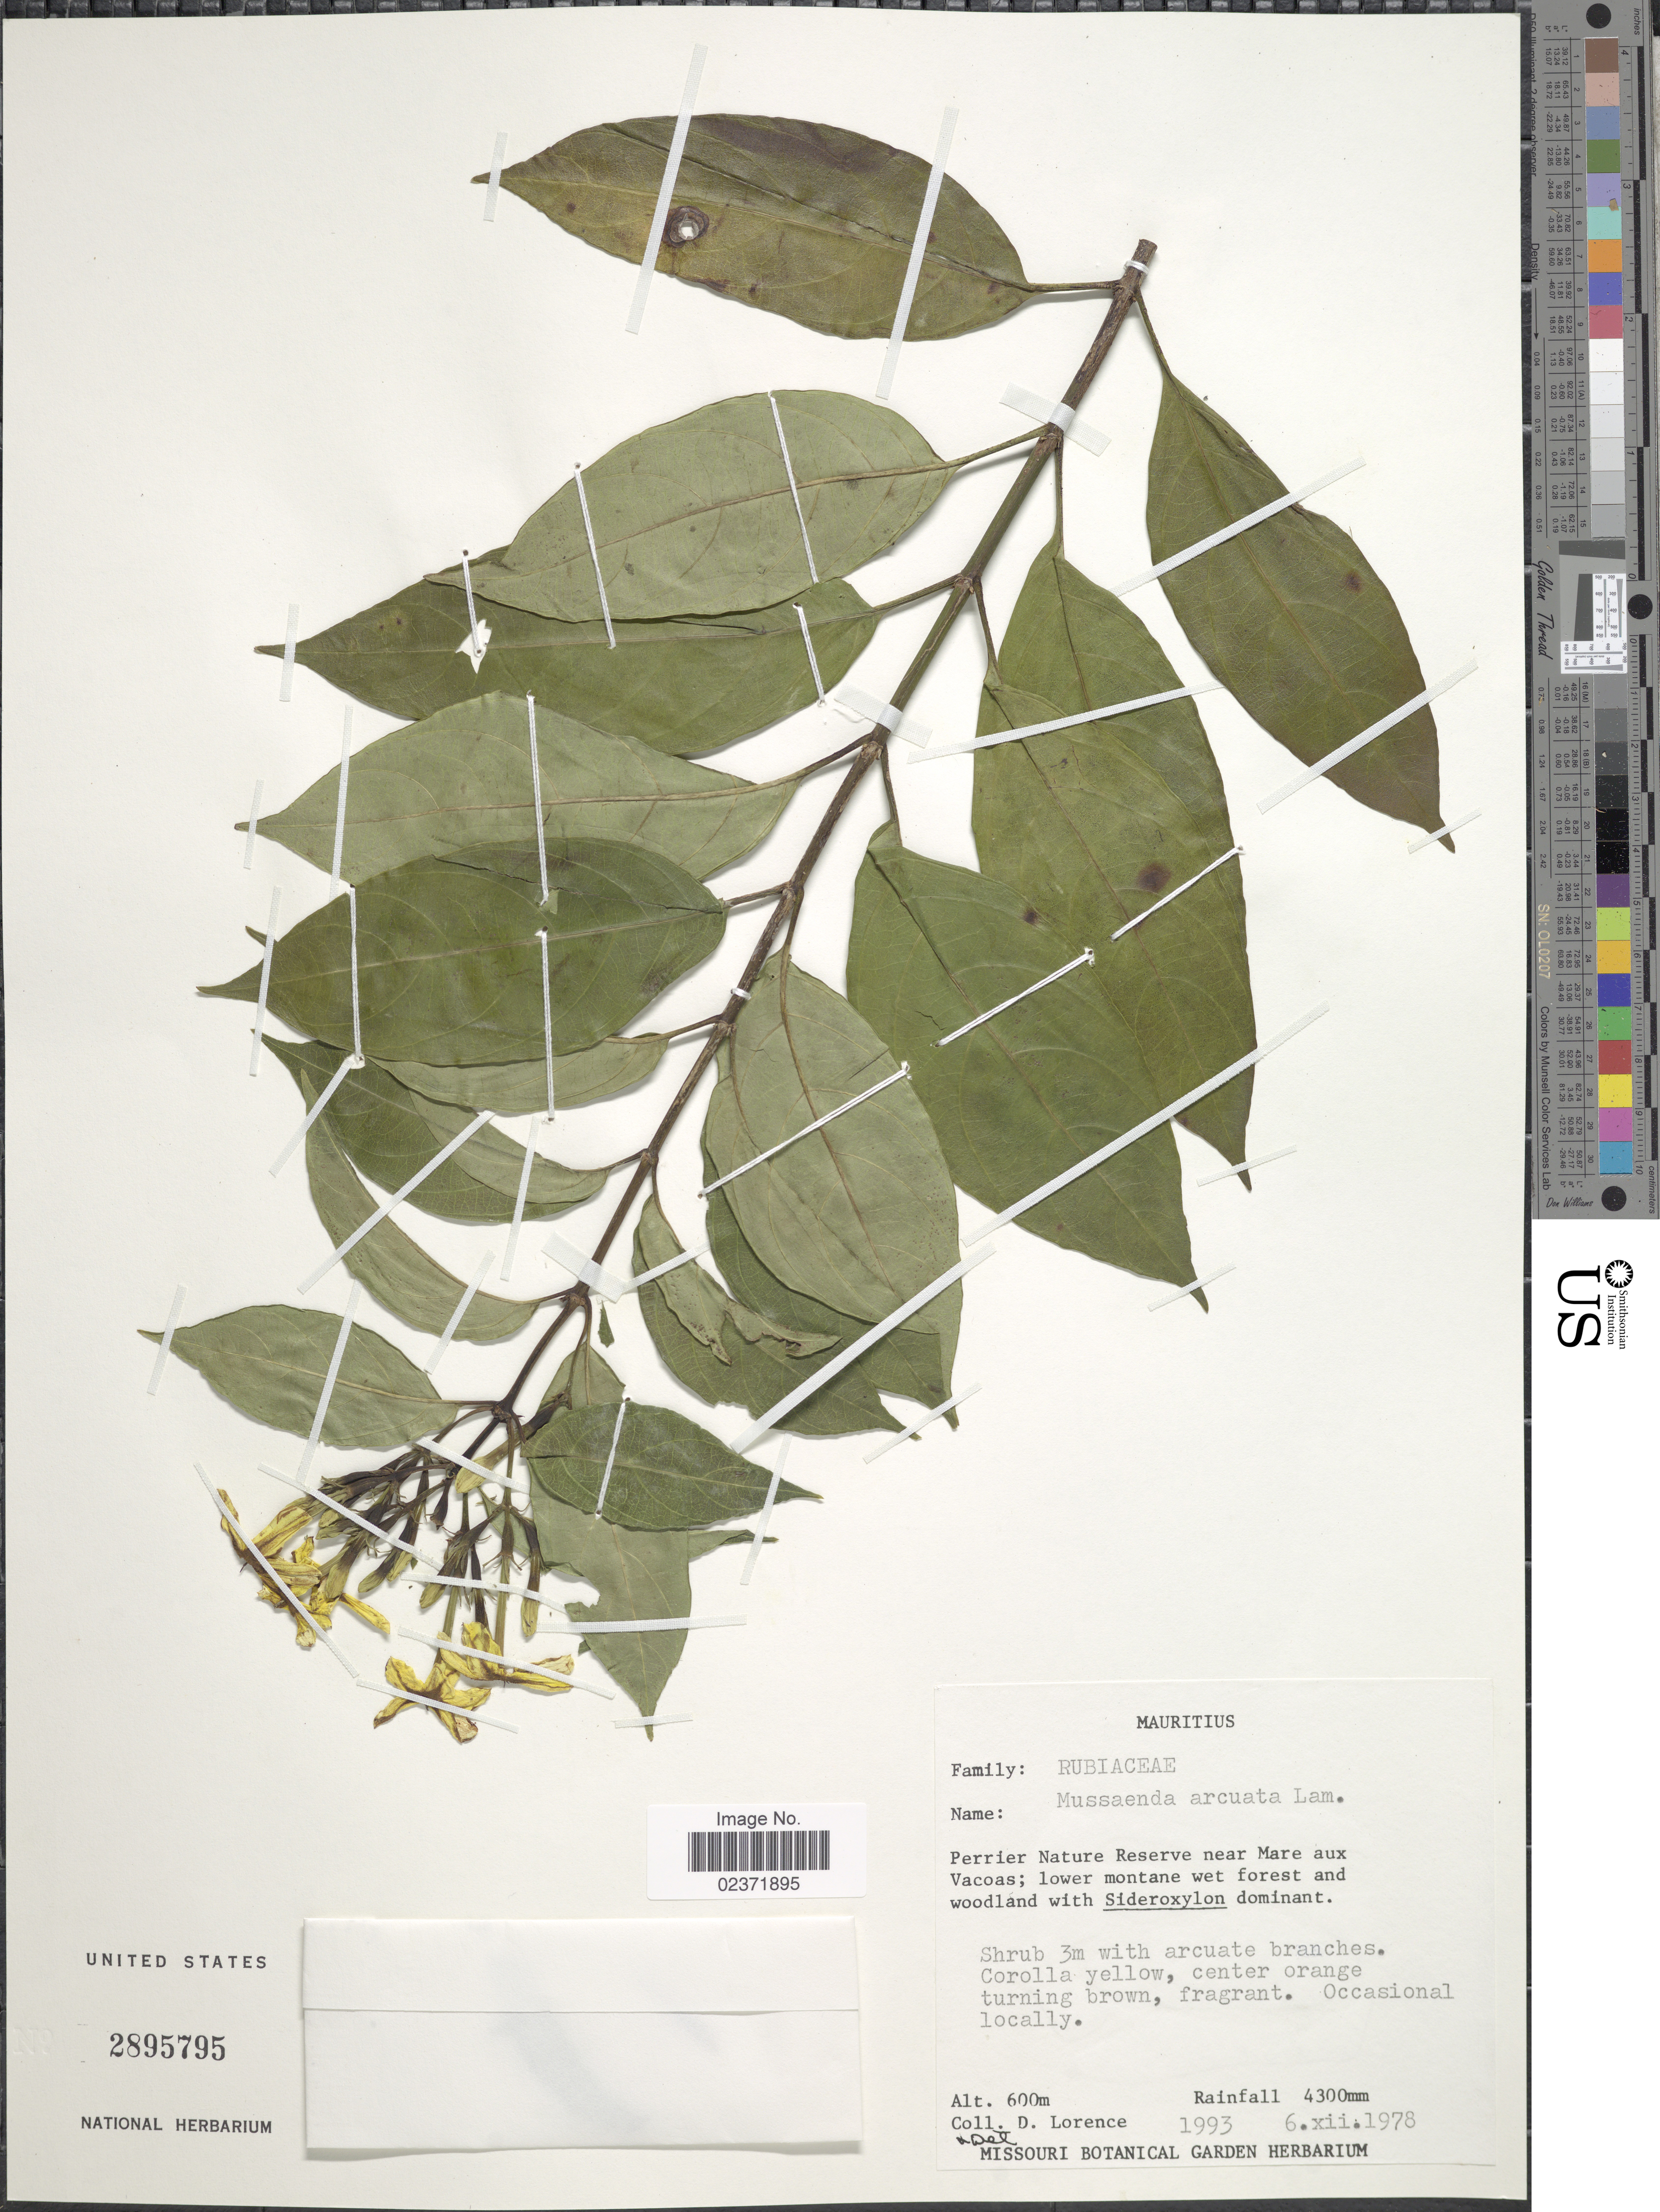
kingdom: Plantae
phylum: Tracheophyta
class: Magnoliopsida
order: Gentianales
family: Rubiaceae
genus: Mussaenda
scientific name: Mussaenda arcuata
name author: Poir.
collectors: D. Lorence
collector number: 1993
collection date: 1978-12-06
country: Mauritius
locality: Perrier Nature Reserve near Mare aux Vacoas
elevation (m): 600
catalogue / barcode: US 2895795